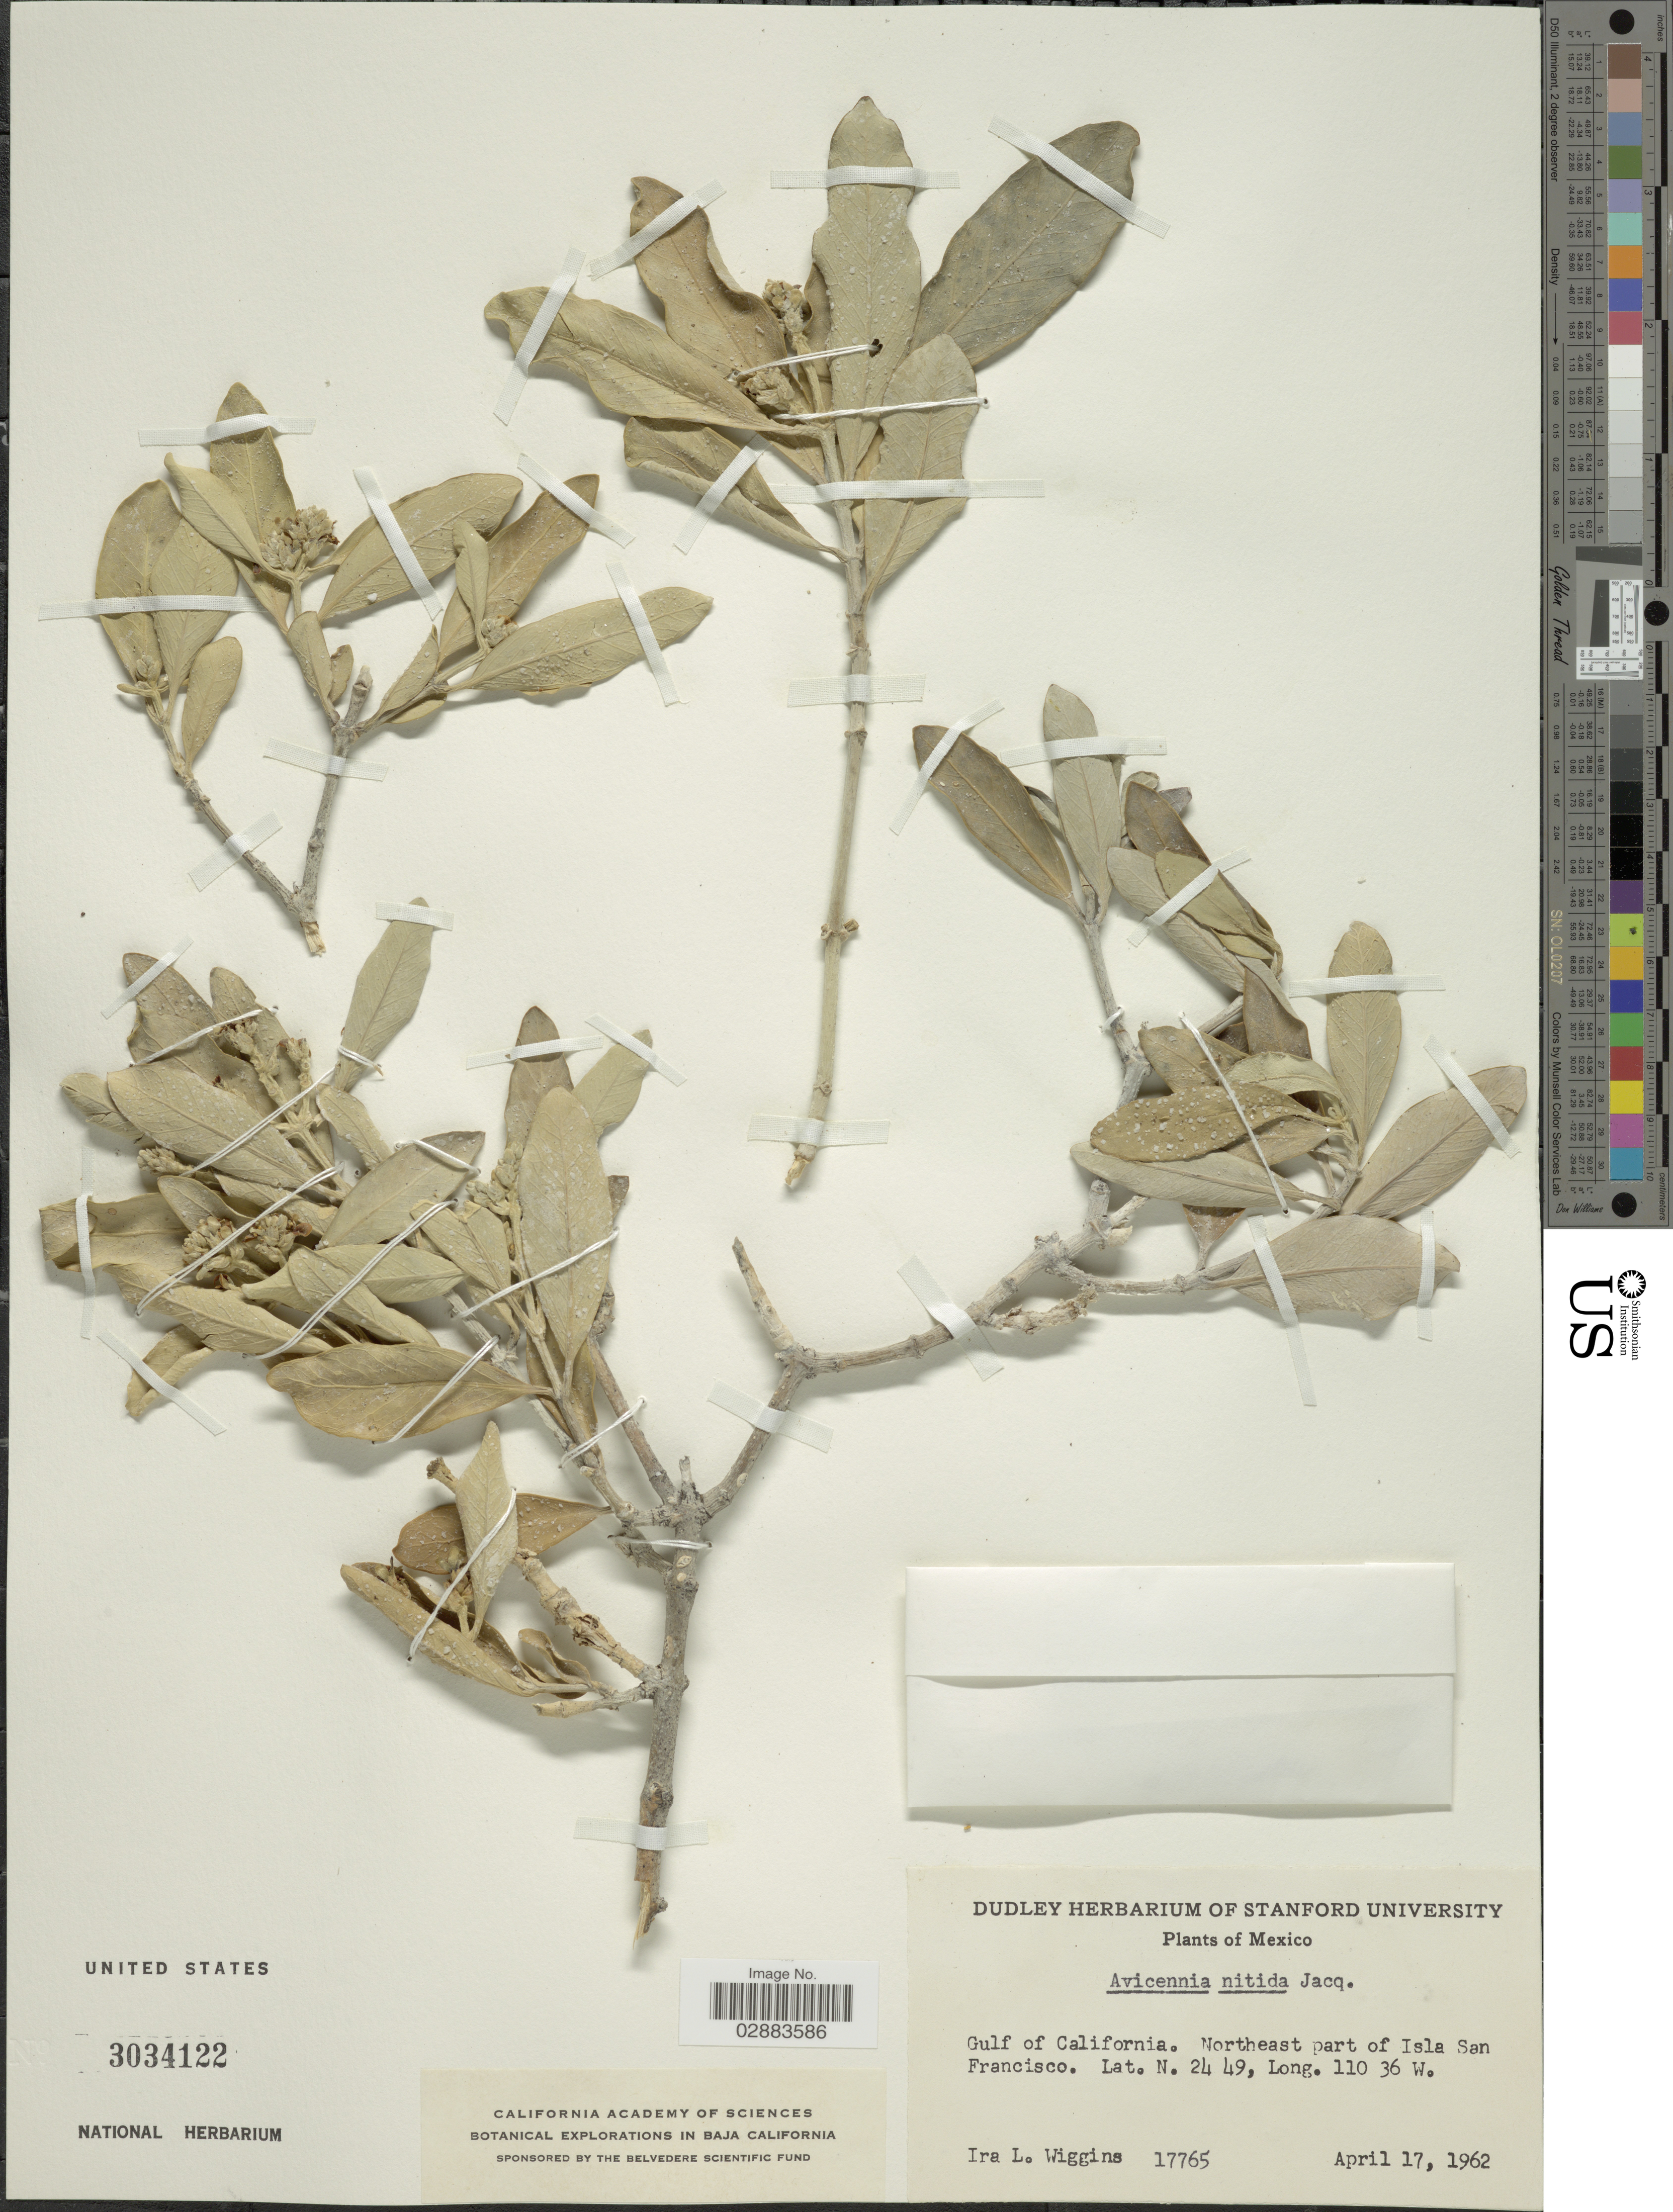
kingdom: Plantae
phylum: Tracheophyta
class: Magnoliopsida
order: Lamiales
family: Acanthaceae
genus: Avicennia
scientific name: Avicennia germinans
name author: (L.) L.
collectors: I. L. Wiggins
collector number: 17765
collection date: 1962-04-17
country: Mexico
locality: Gulf of California. Northeast part of Isla San Francisco.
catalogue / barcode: US 3034122